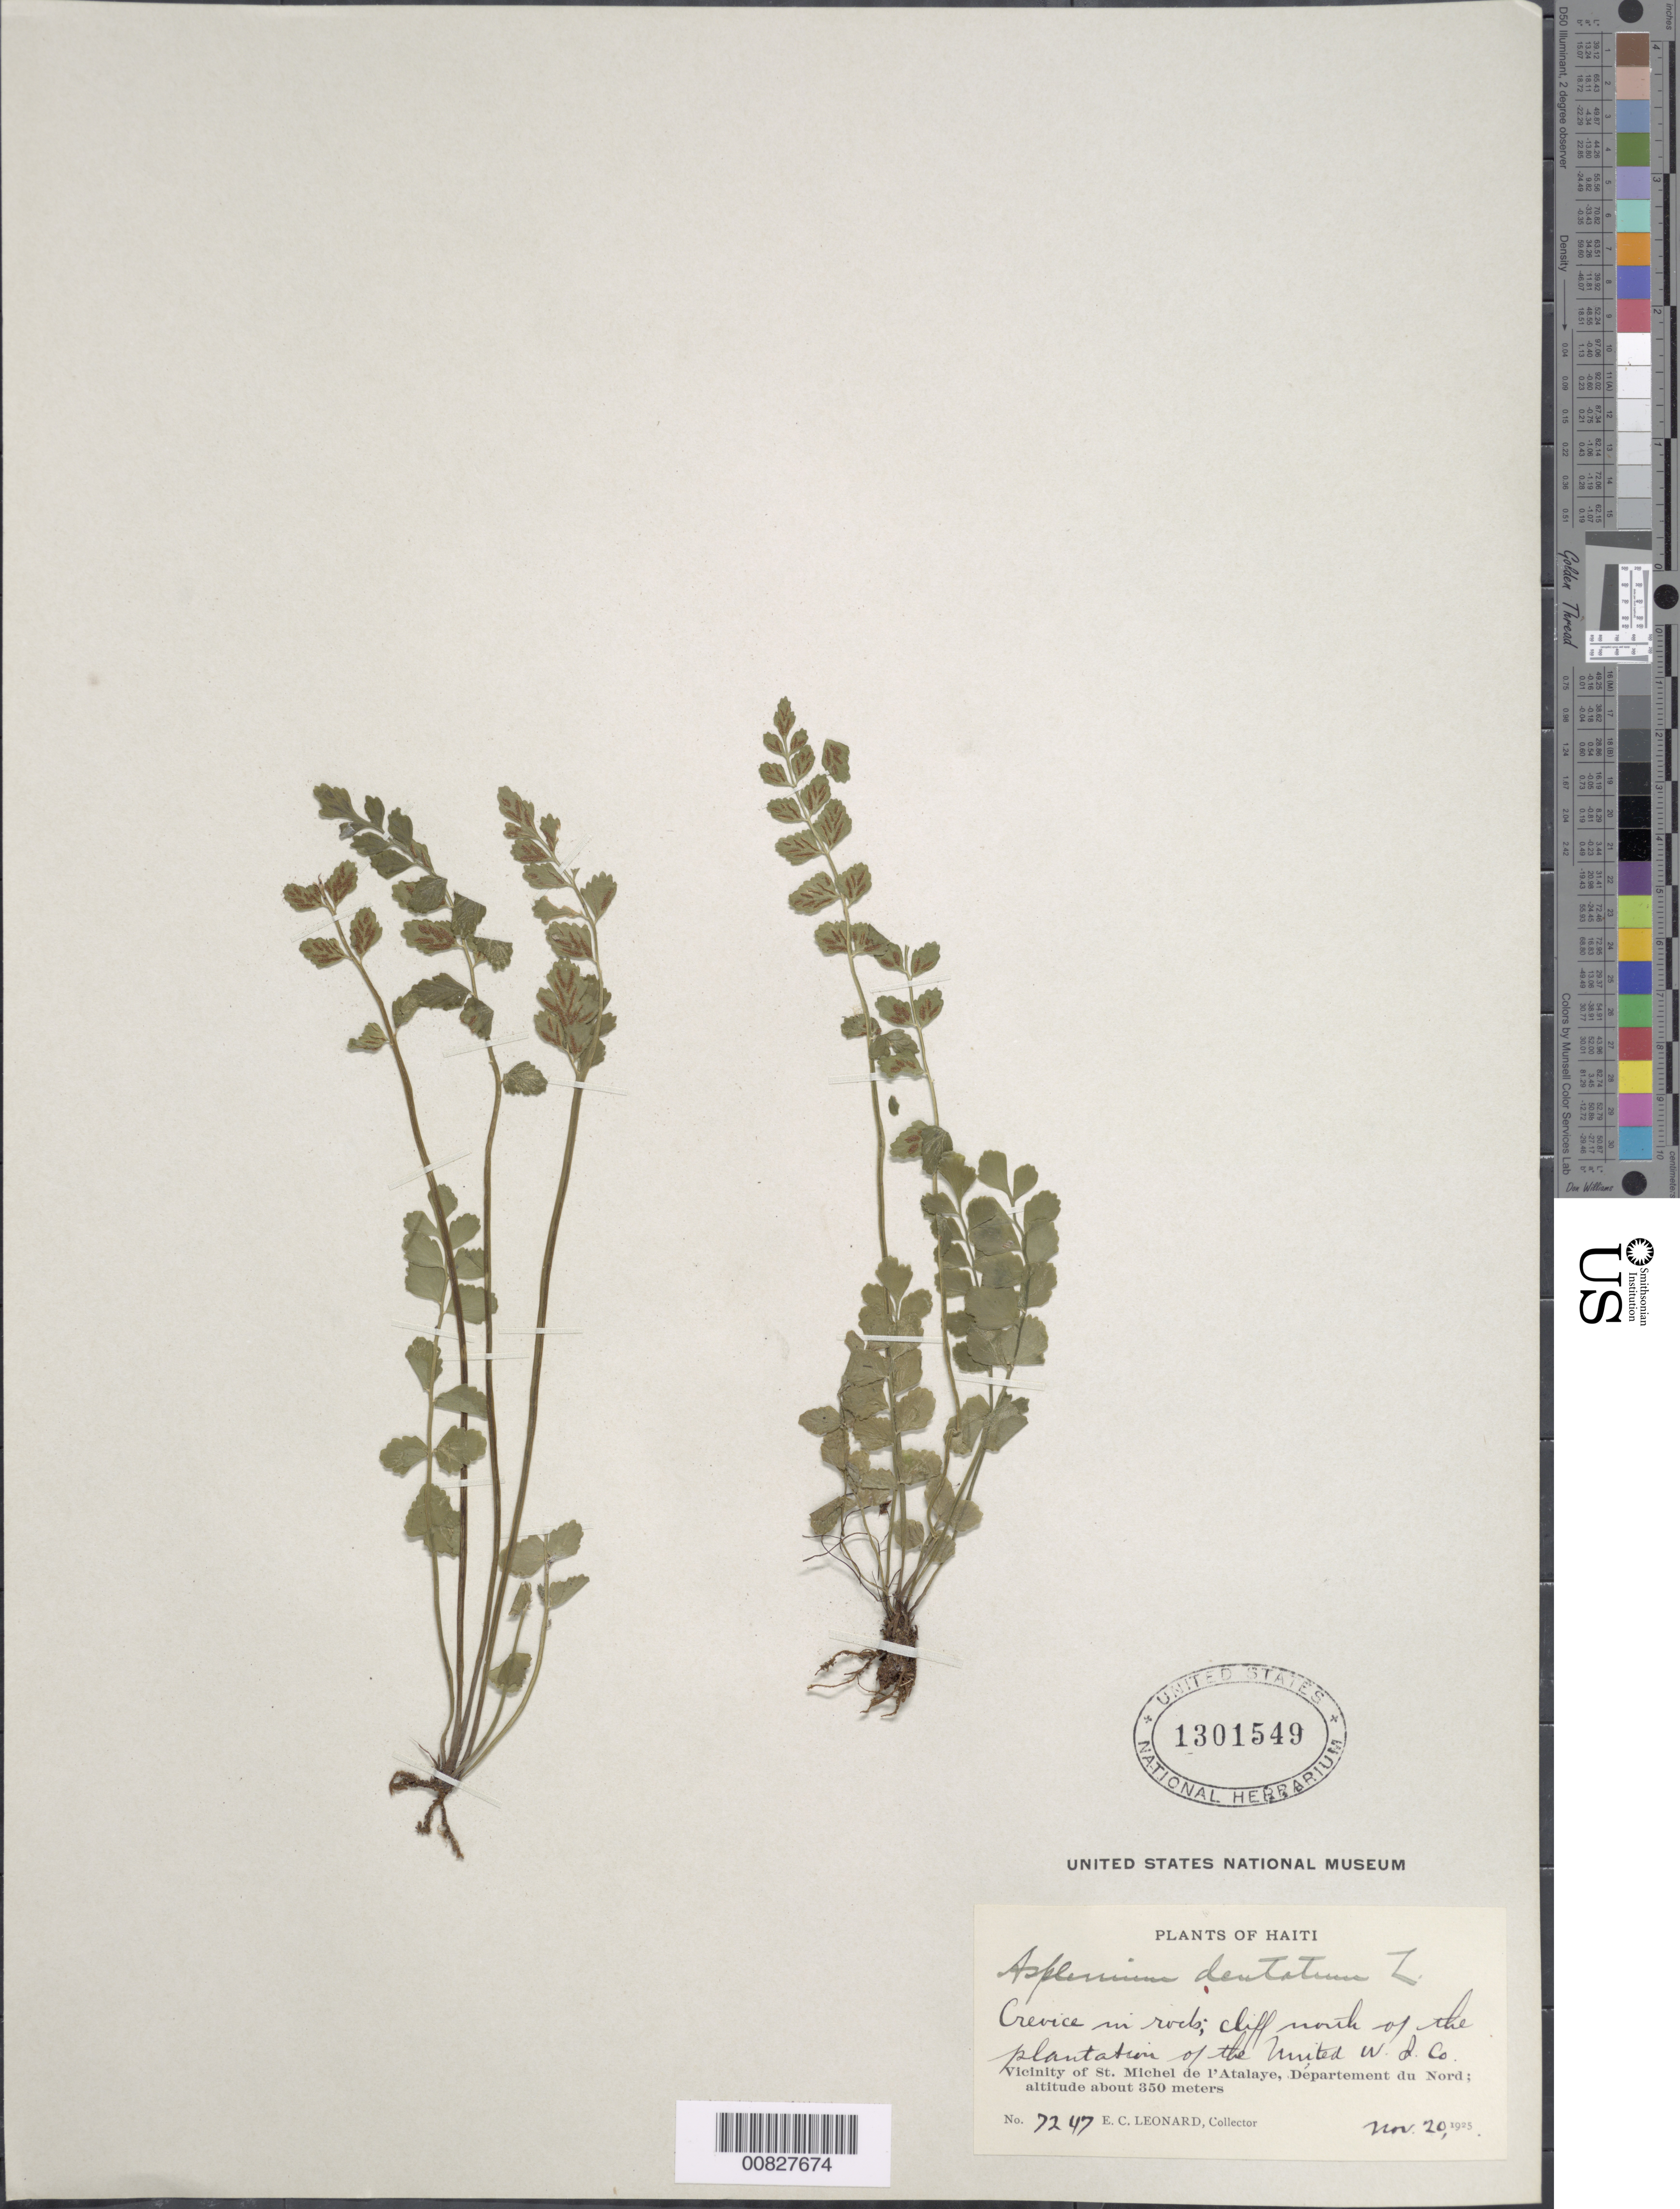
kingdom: Plantae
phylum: Tracheophyta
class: Polypodiopsida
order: Polypodiales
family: Aspleniaceae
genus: Asplenium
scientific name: Asplenium trichomanes-dentatum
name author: L.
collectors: E. C. Leonard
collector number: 7247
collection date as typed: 20 Nov 1925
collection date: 1925-11-20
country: Haiti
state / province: Nord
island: Hispaniola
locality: St. Michel de l'Atalaye, N of plantation of United W.I. Co.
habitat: Crevice in rock, cliff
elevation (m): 350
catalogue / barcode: US 1301549